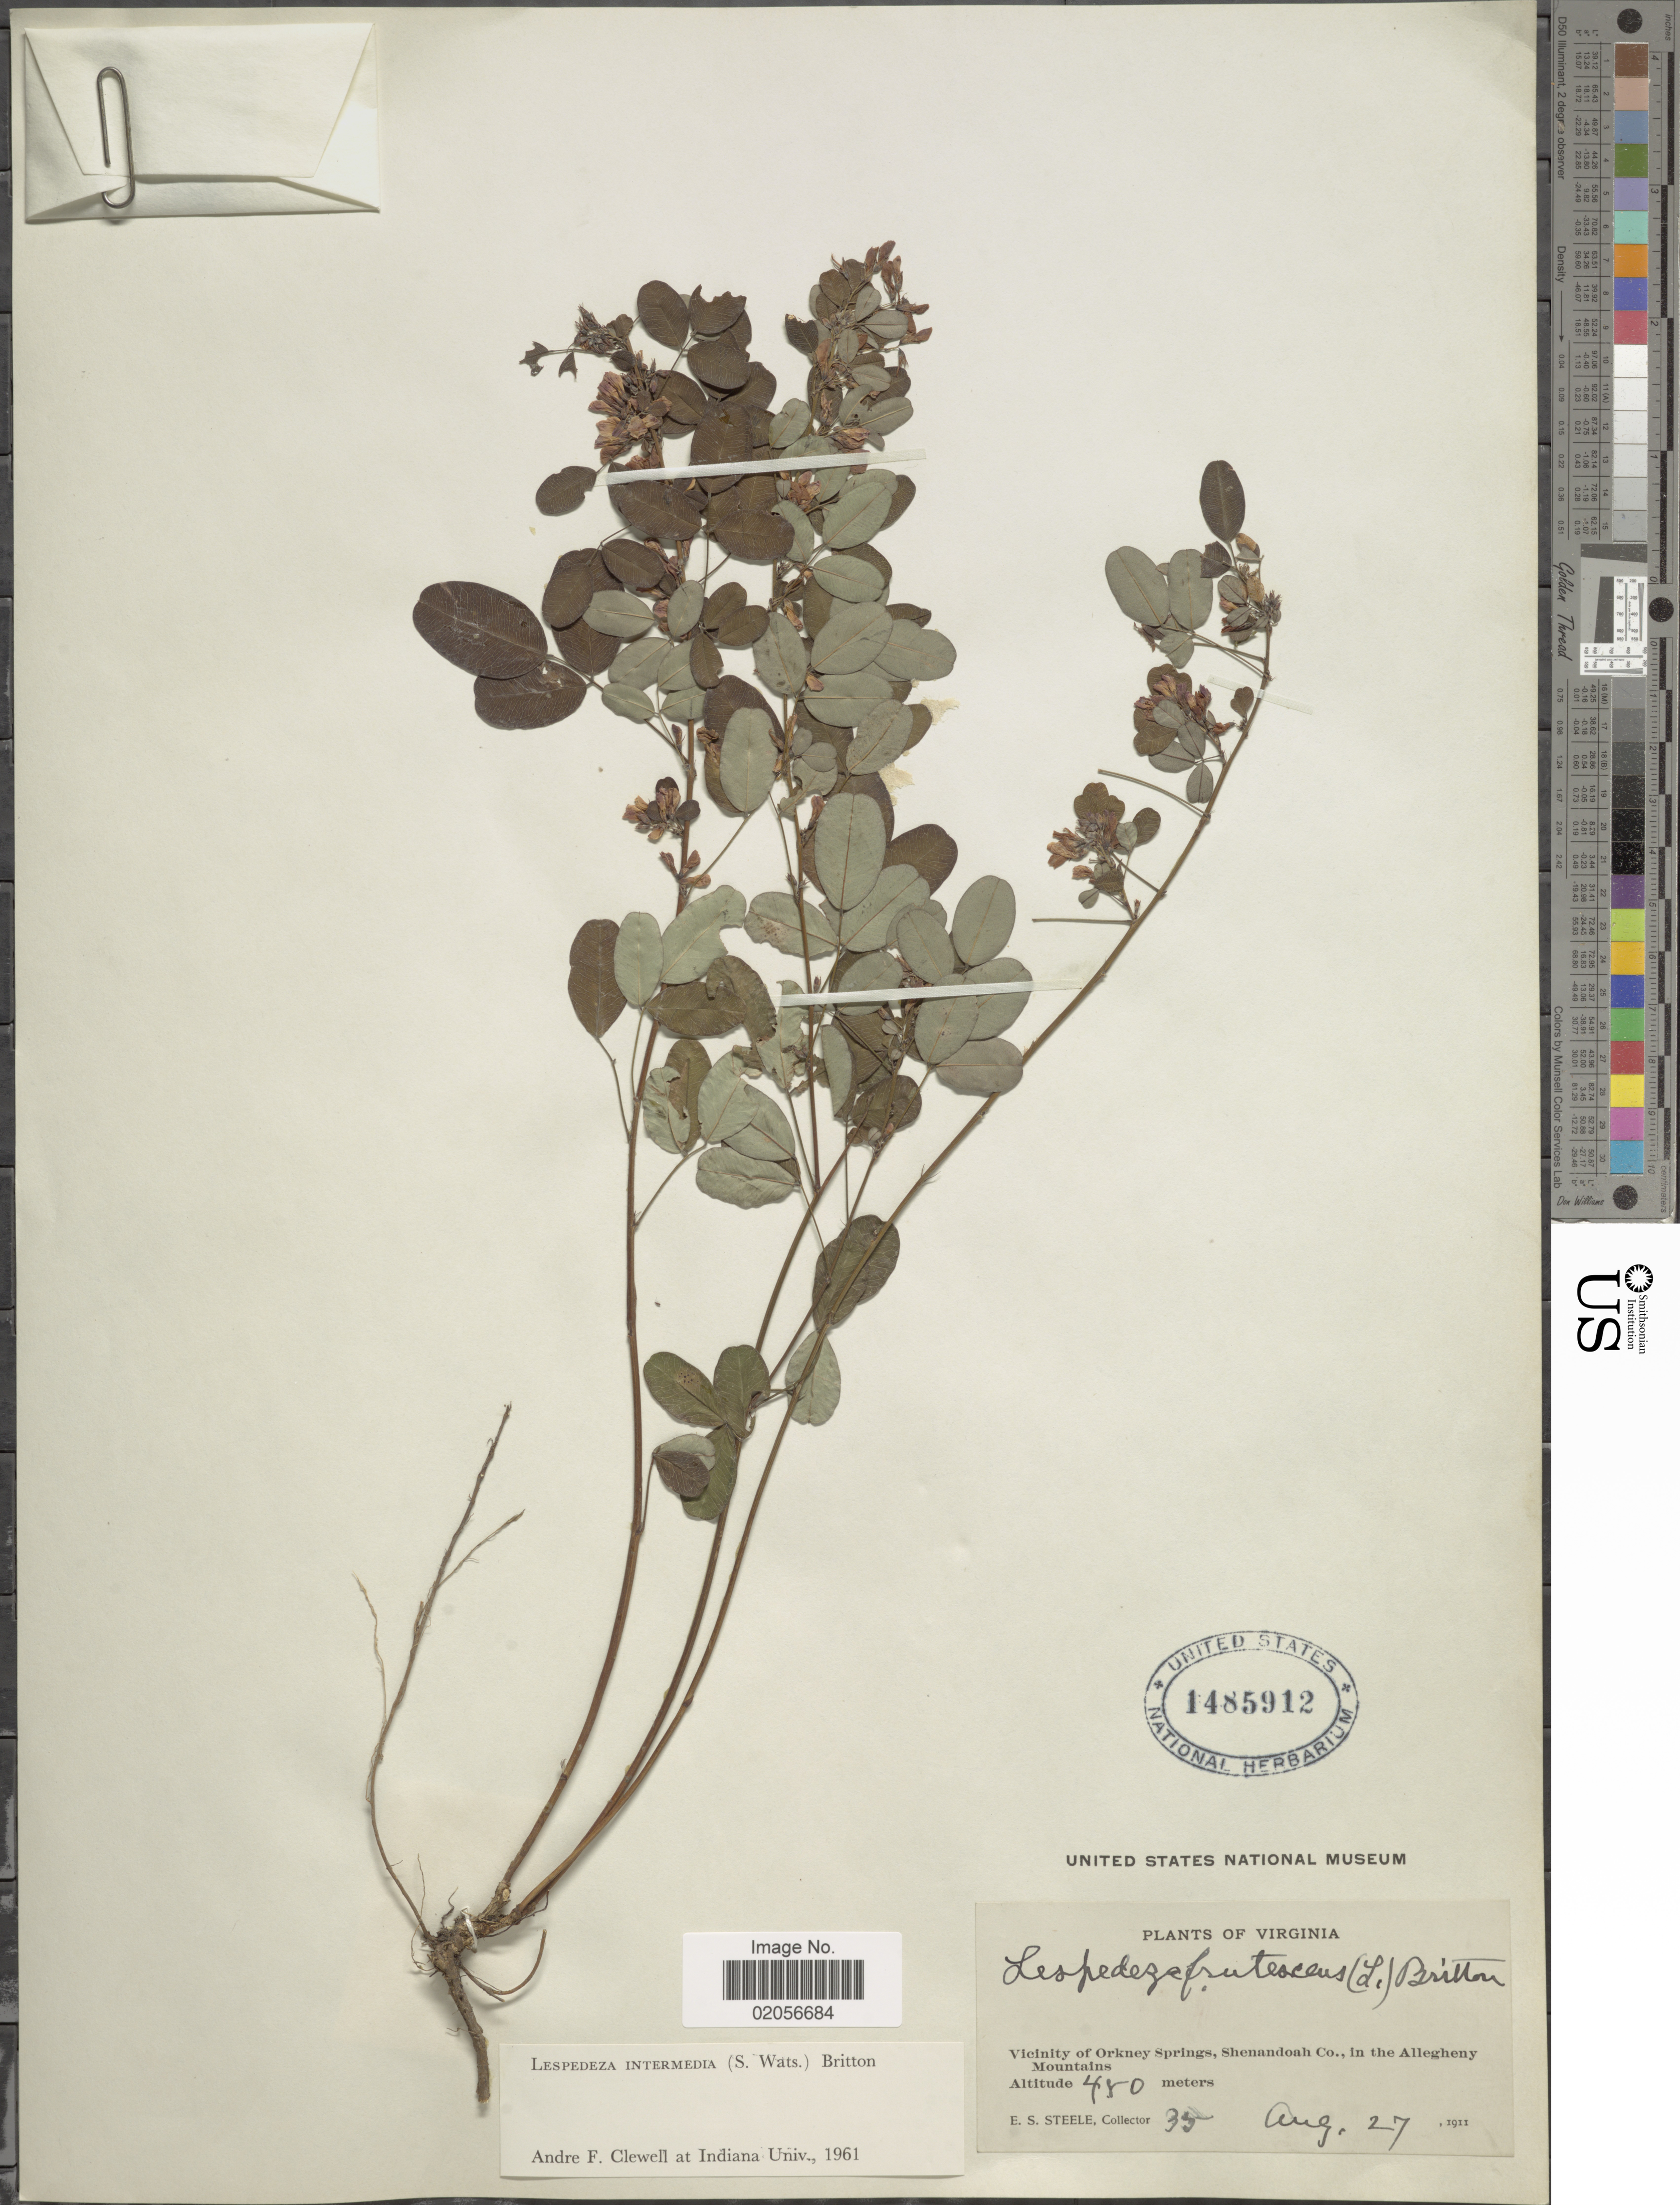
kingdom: Plantae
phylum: Tracheophyta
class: Magnoliopsida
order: Fabales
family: Fabaceae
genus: Lespedeza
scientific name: Lespedeza intermedia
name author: (S. Watson) Britton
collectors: E. Steele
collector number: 35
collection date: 1911-08-27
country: United States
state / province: Virginia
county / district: Shenandoah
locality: Vicinity of Orkney Springs, Shenandoah Co., in the Allegheny Mountains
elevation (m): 480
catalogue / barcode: US 1485912